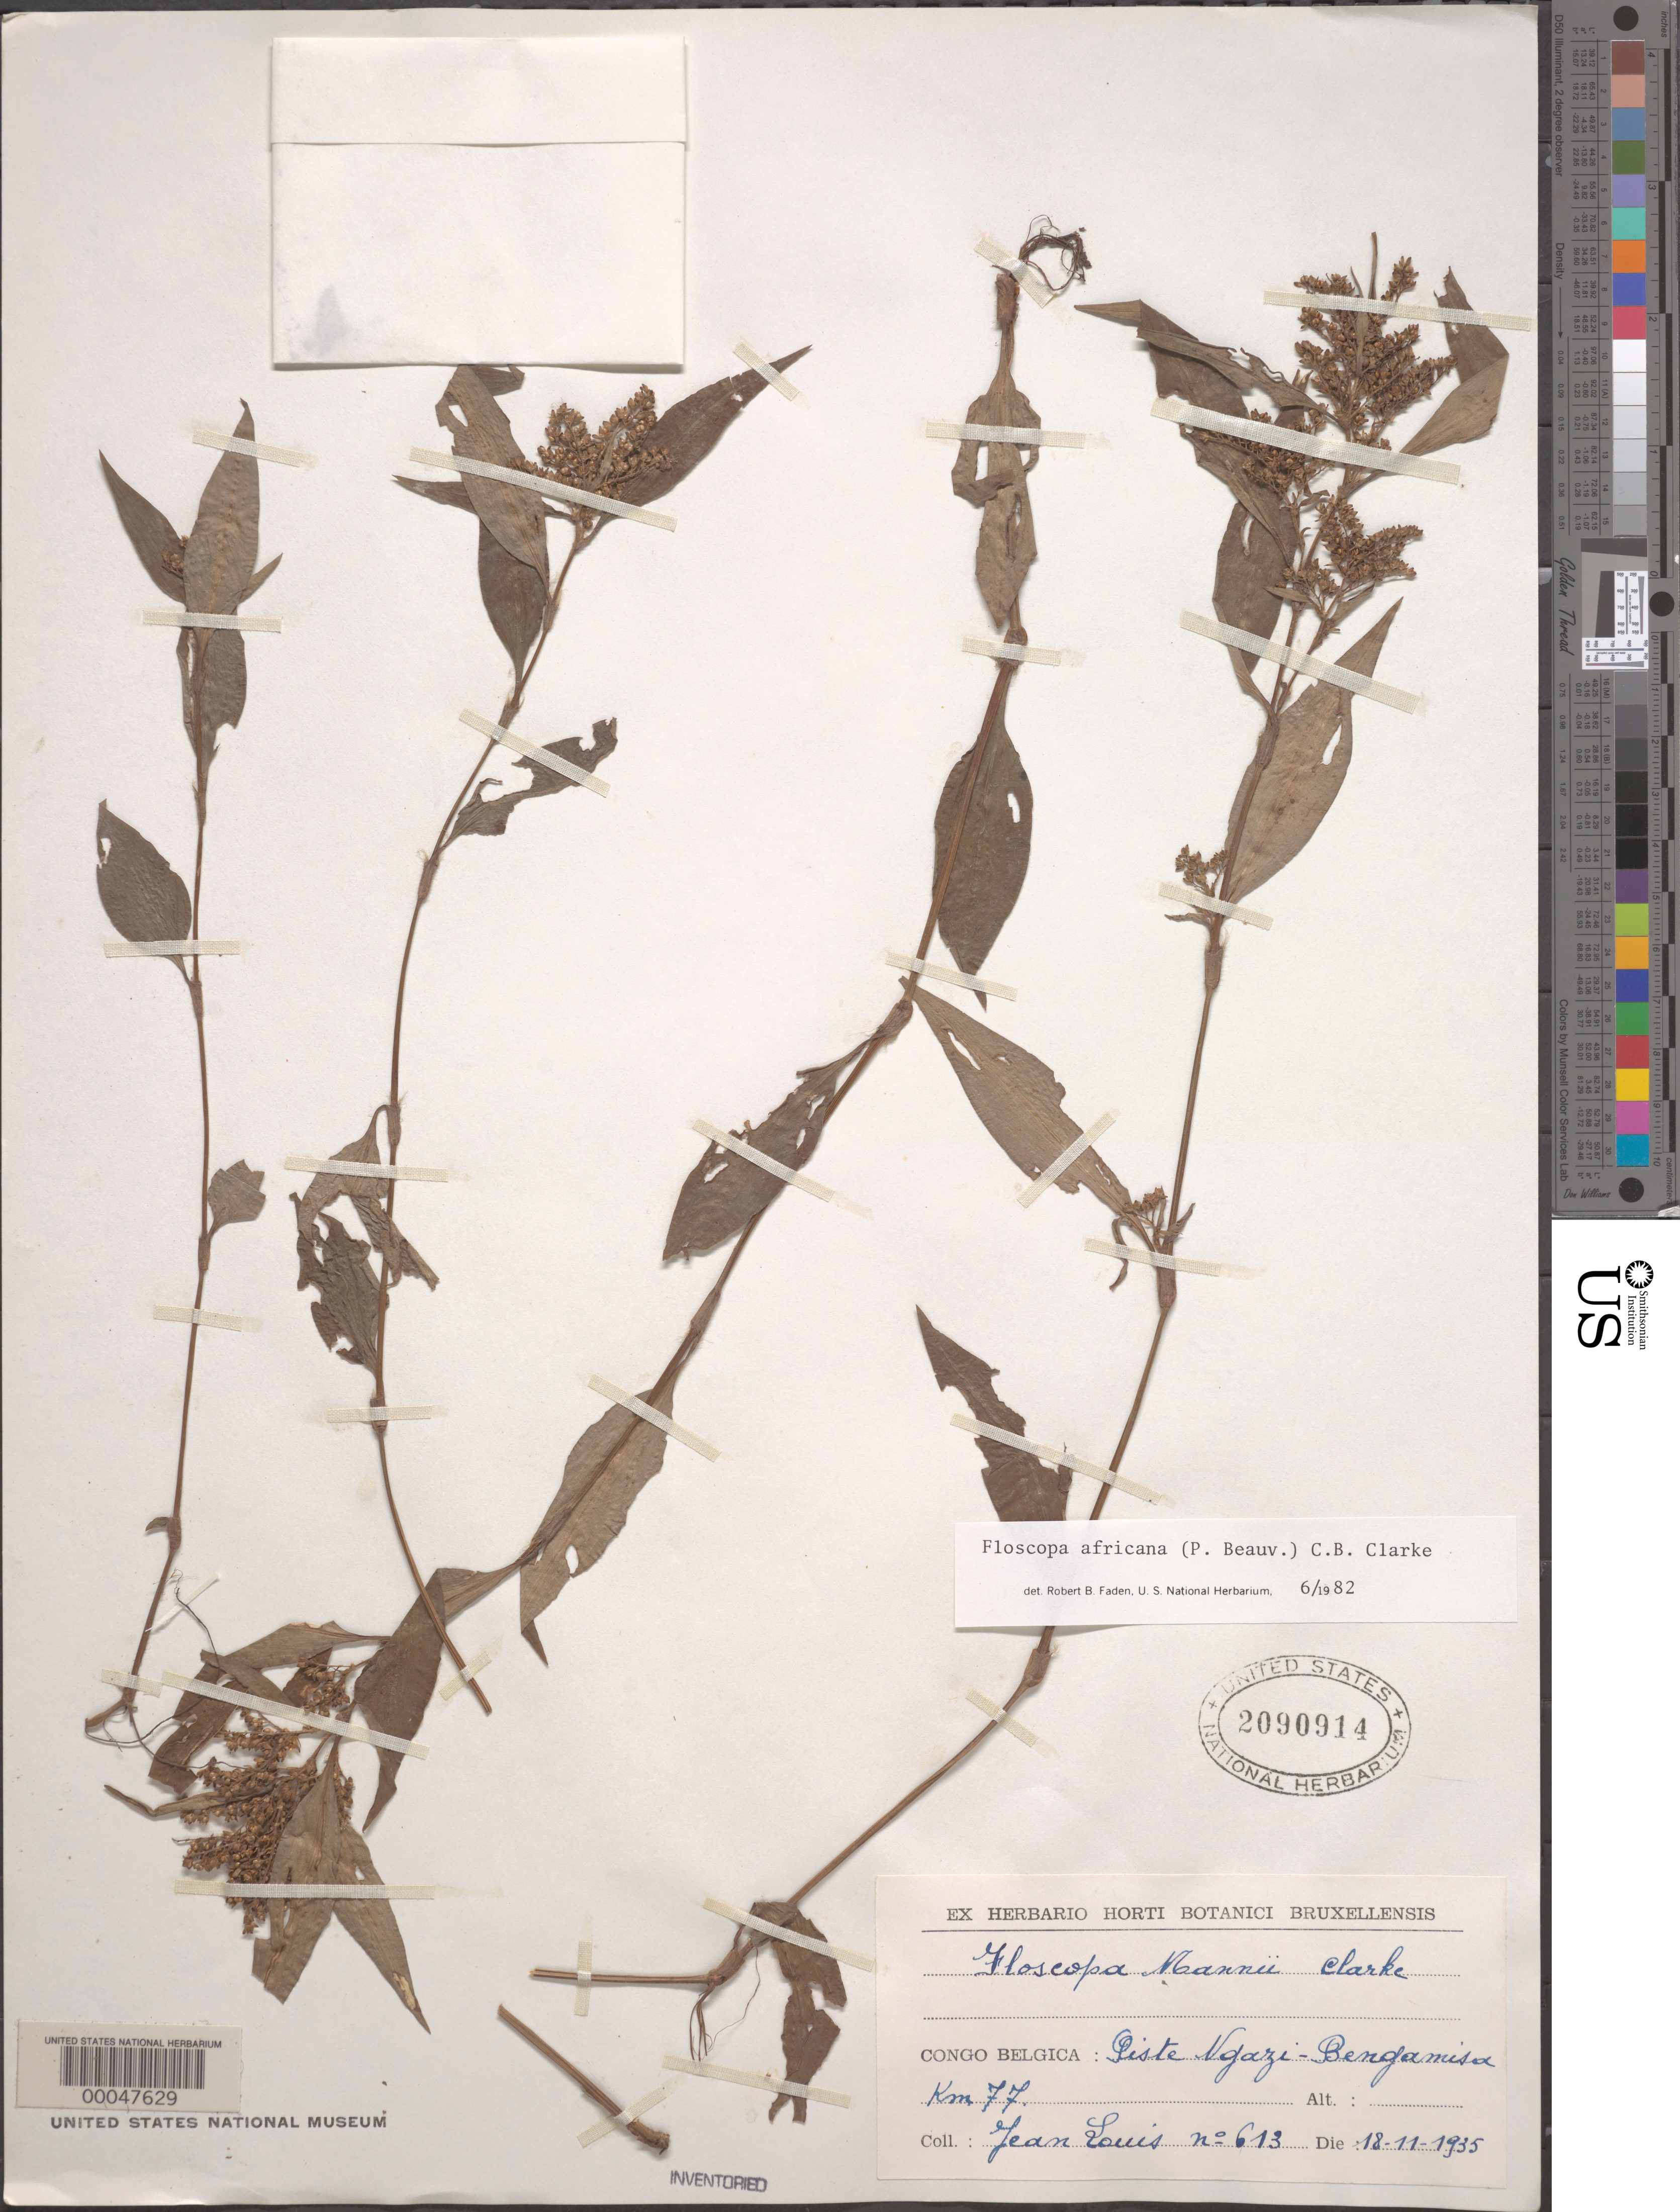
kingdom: Plantae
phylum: Tracheophyta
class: Liliopsida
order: Commelinales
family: Commelinaceae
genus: Floscopa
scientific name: Floscopa africana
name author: (P. Beauv.) C.B. Clarke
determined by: Faden, Robert B., (US), Smithsonian Institution - National Museum of Natural History (UNITED STATES)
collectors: J. Louis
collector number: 613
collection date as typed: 18 Nov 1935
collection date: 1935-11-18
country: Congo, Democratic Republic of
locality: Giste-ngazi, bengamisa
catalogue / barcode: US 2090914